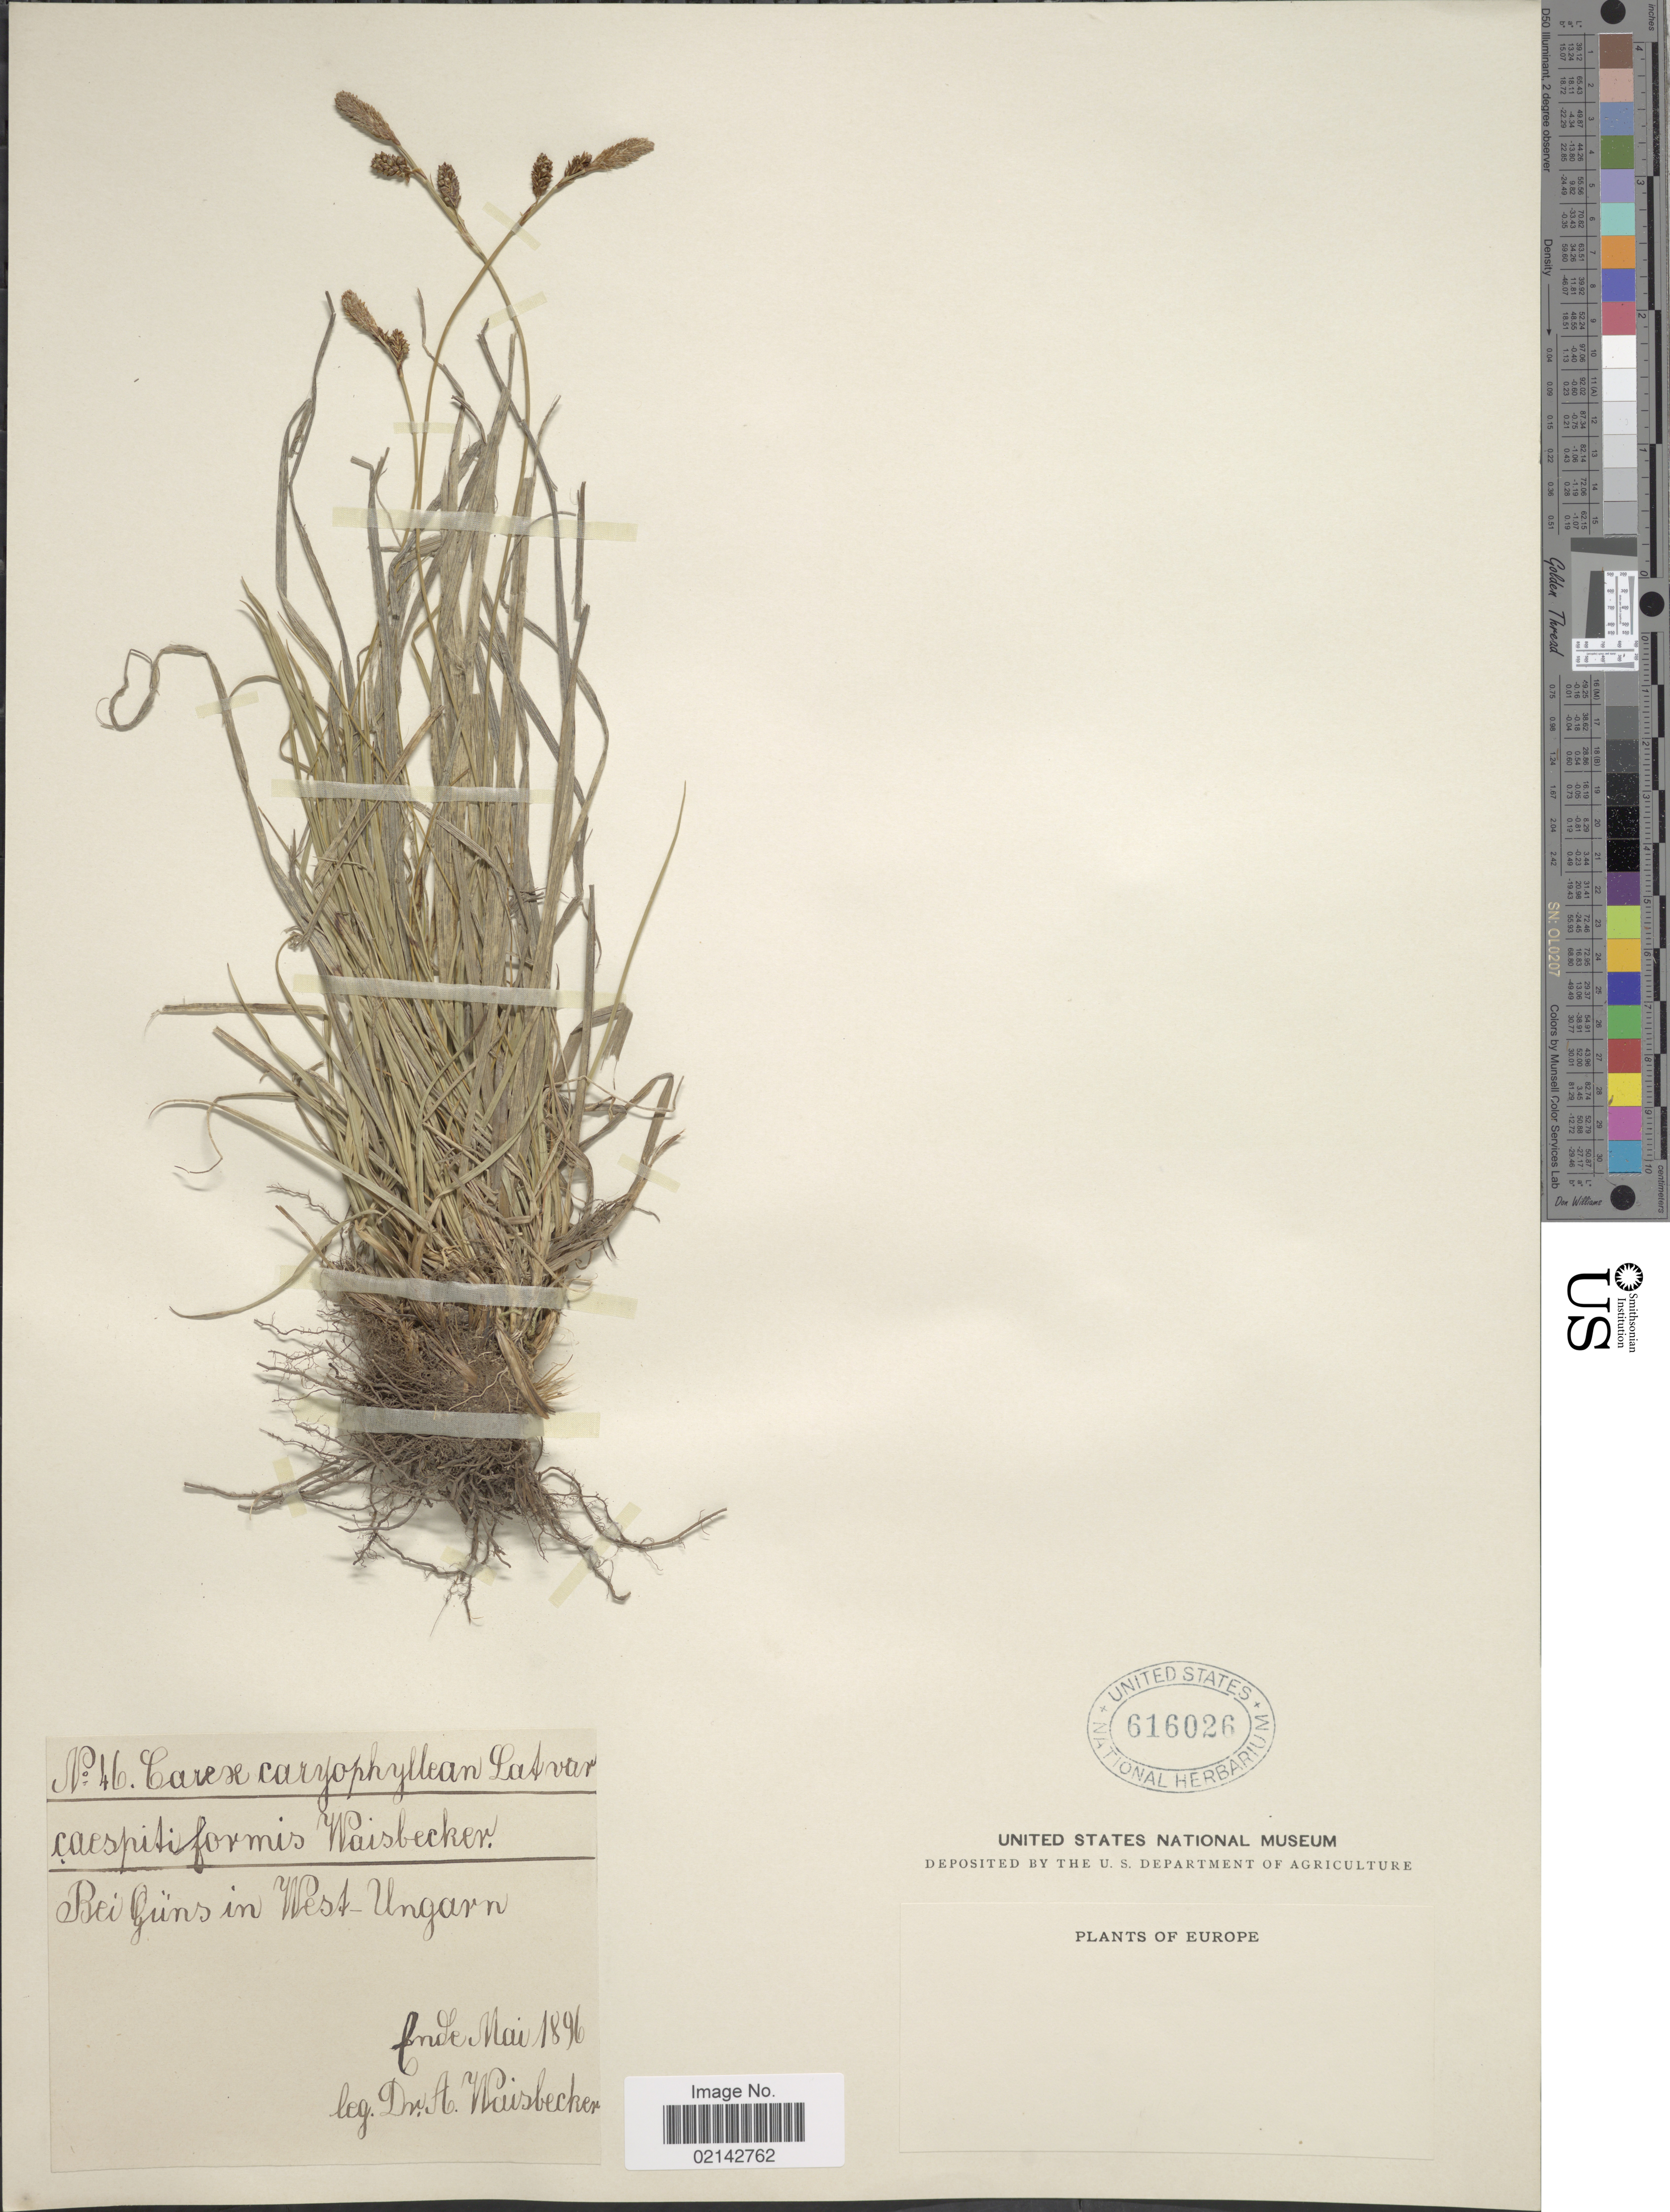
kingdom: Plantae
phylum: Tracheophyta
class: Liliopsida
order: Poales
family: Cyperaceae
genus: Carex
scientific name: Carex caryophyllea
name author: Latourr.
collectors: A. Waisbecker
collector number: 46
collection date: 1896-05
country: Hungary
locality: Bei Guns in West-Ungarn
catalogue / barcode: US 616026